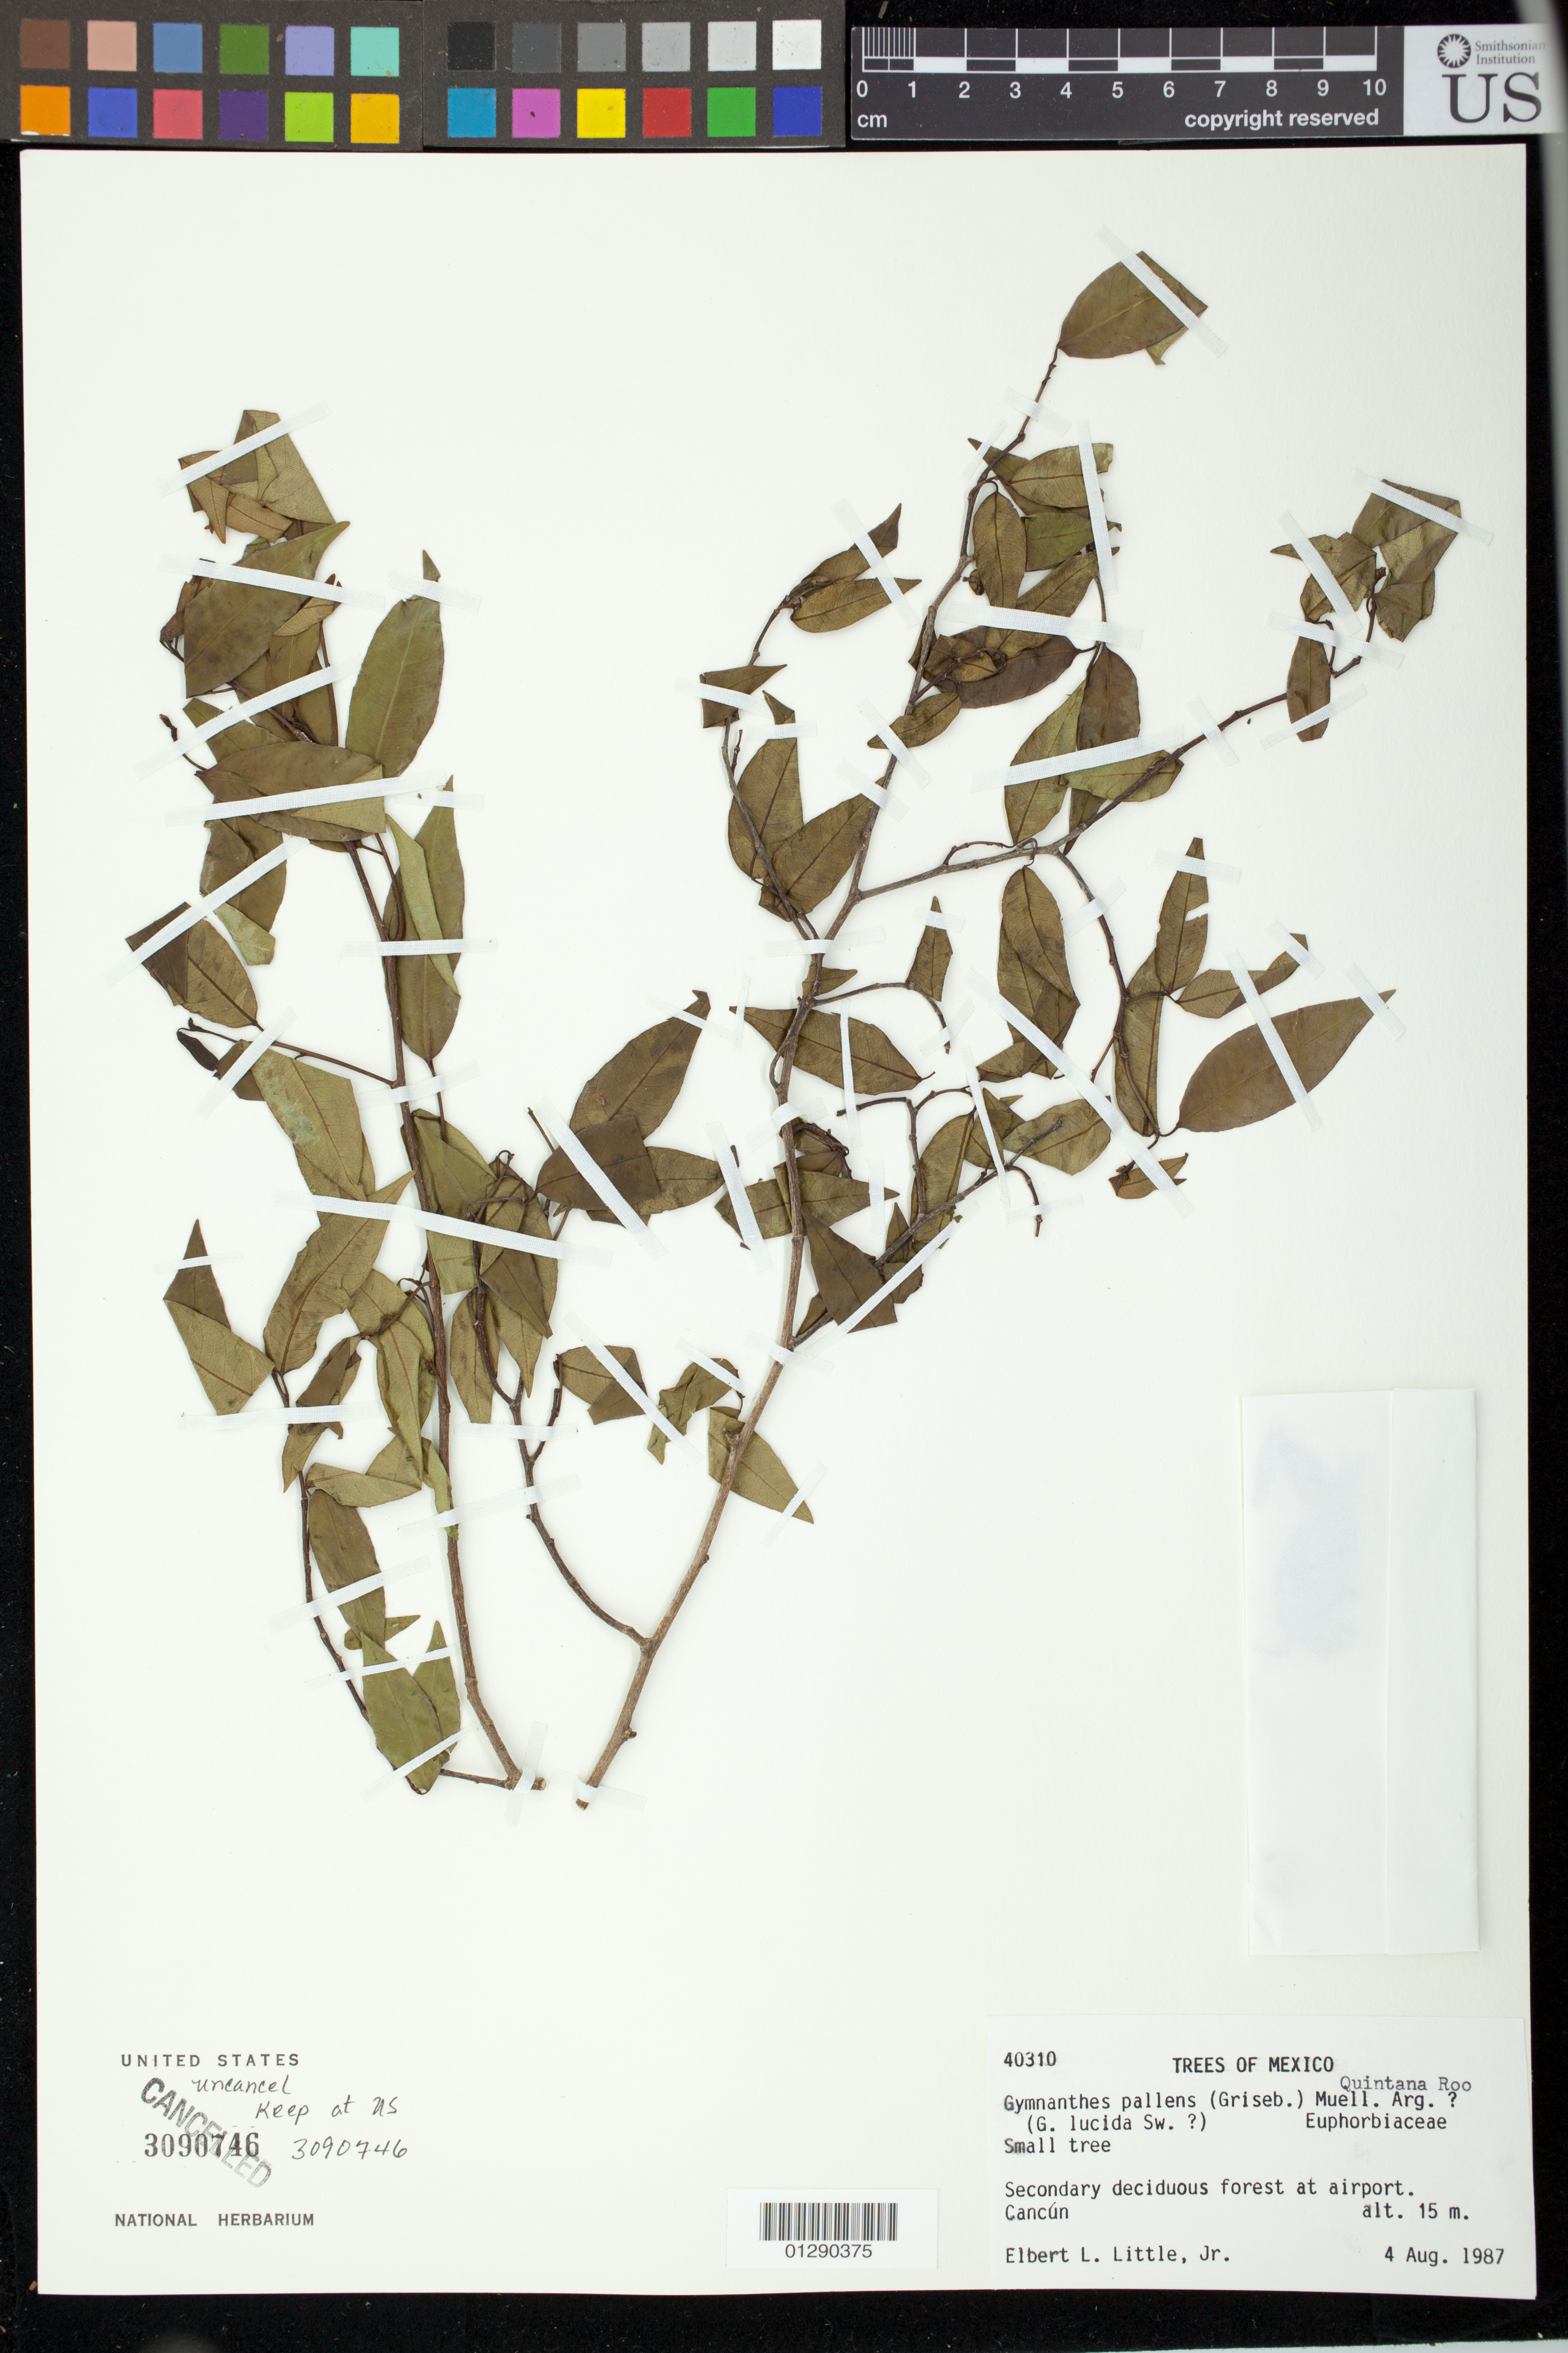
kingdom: Plantae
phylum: Tracheophyta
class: Magnoliopsida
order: Malpighiales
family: Euphorbiaceae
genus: Gymnanthes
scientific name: Gymnanthes lucida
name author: Sw.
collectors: E. L. Little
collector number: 40310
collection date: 1987-08-04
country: Mexico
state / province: Quintana Roo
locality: Cancun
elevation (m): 15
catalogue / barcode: US 3090746